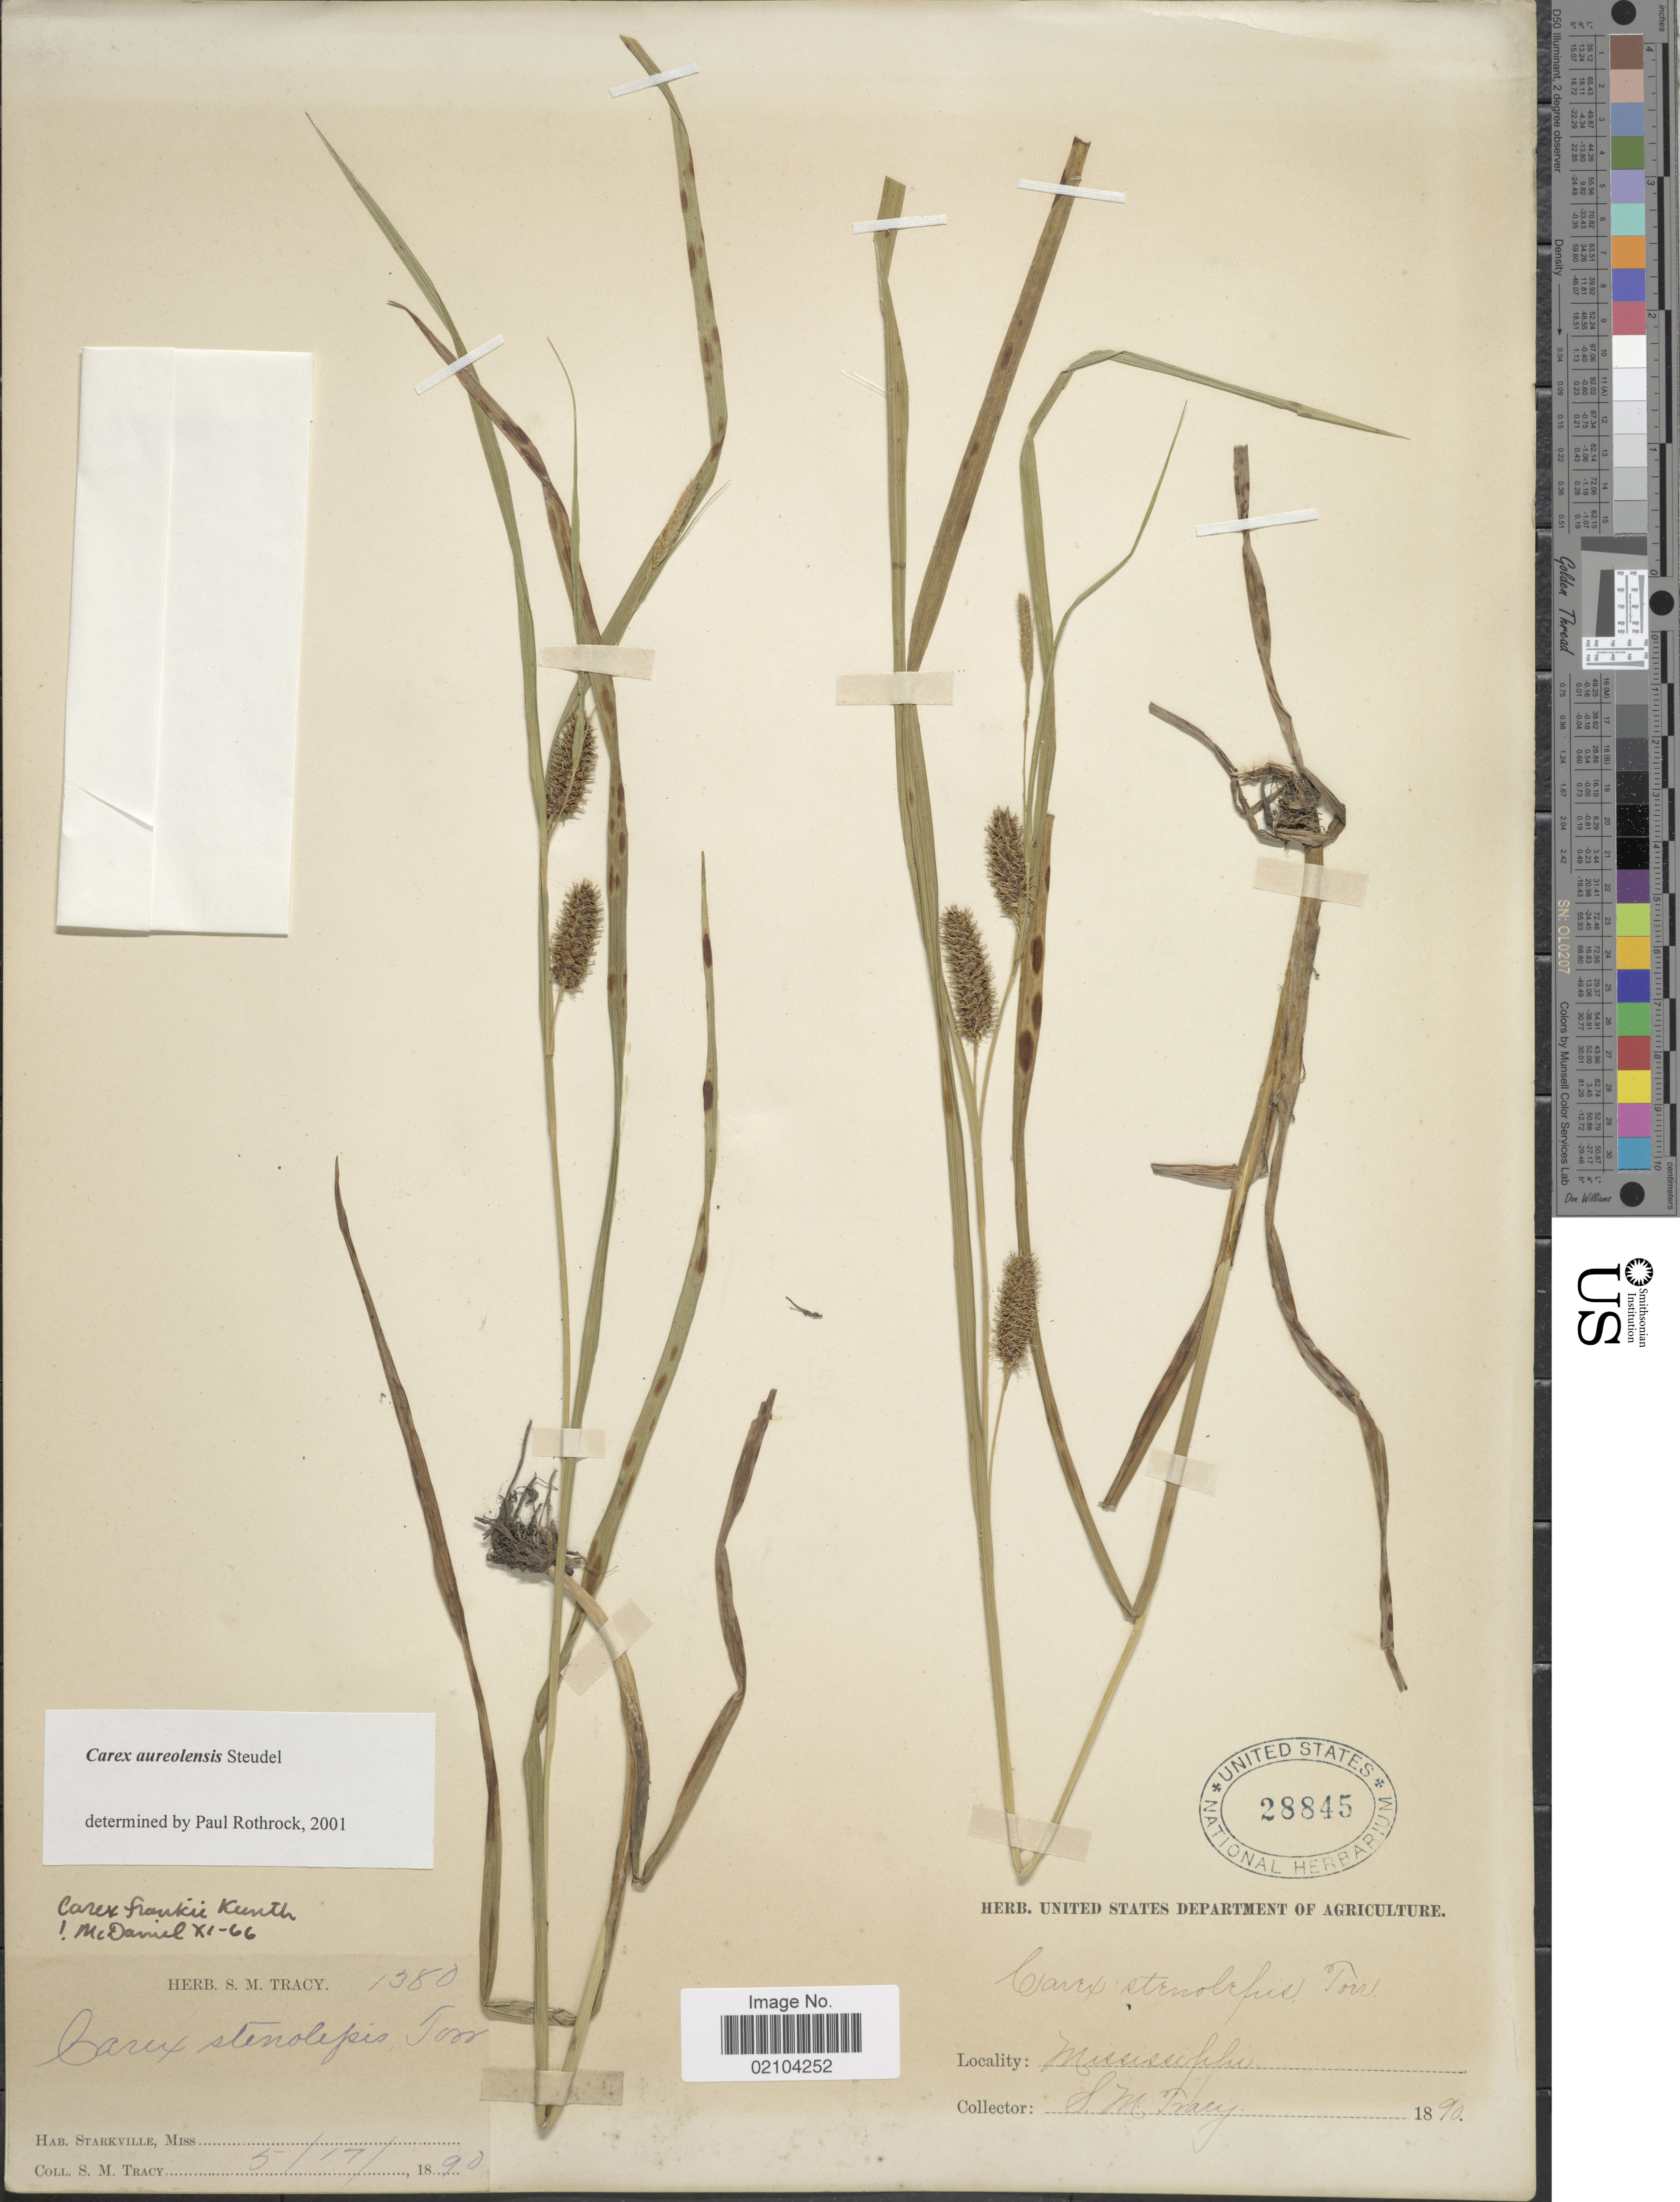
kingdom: Plantae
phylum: Tracheophyta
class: Liliopsida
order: Poales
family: Cyperaceae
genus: Carex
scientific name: Carex aureolensis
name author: Steud.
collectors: S. M. Tracy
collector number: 1380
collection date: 1890-05-17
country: United States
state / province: Mississippi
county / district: Oktibbeha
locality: Starkville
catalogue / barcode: US 28845